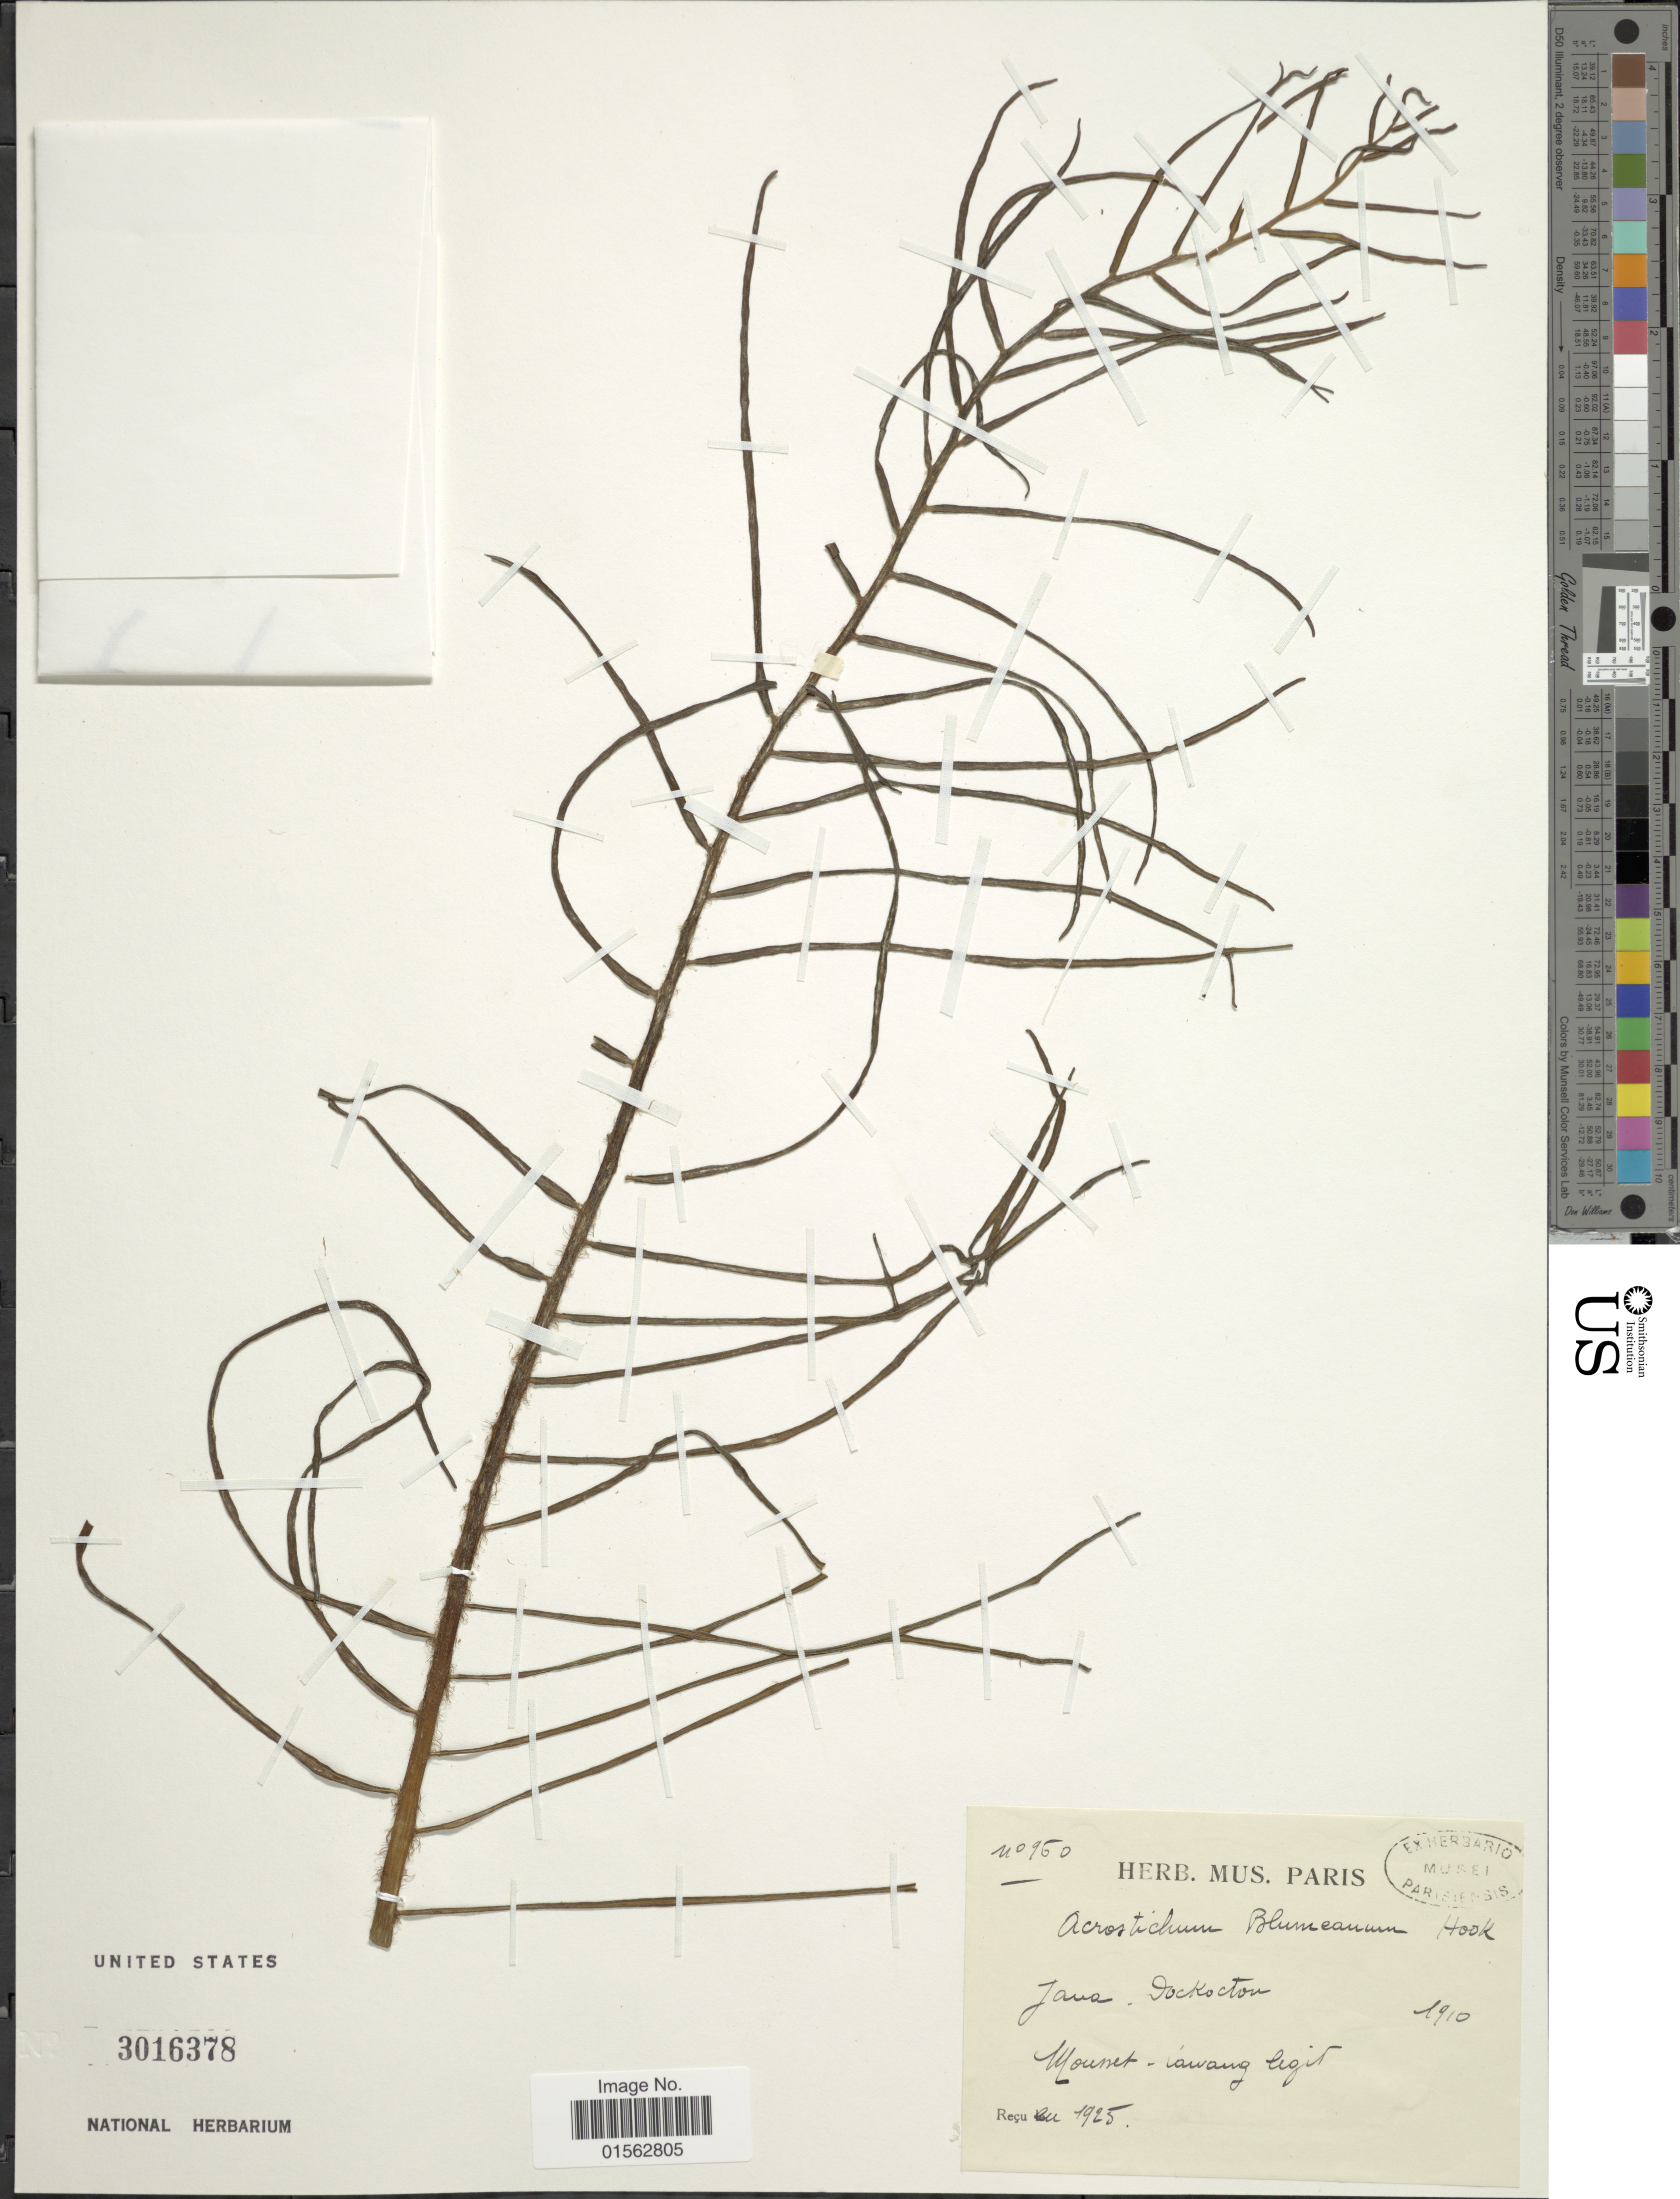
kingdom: Plantae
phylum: Tracheophyta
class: Polypodiopsida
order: Polypodiales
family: Dryopteridaceae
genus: Lomagramma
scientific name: Lomagramma pteroides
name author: J. Sm.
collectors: Mousset-Lawang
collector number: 950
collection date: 1925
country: Indonesia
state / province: Java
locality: Dockoton, Lawang [interpreted]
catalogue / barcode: US 3016378